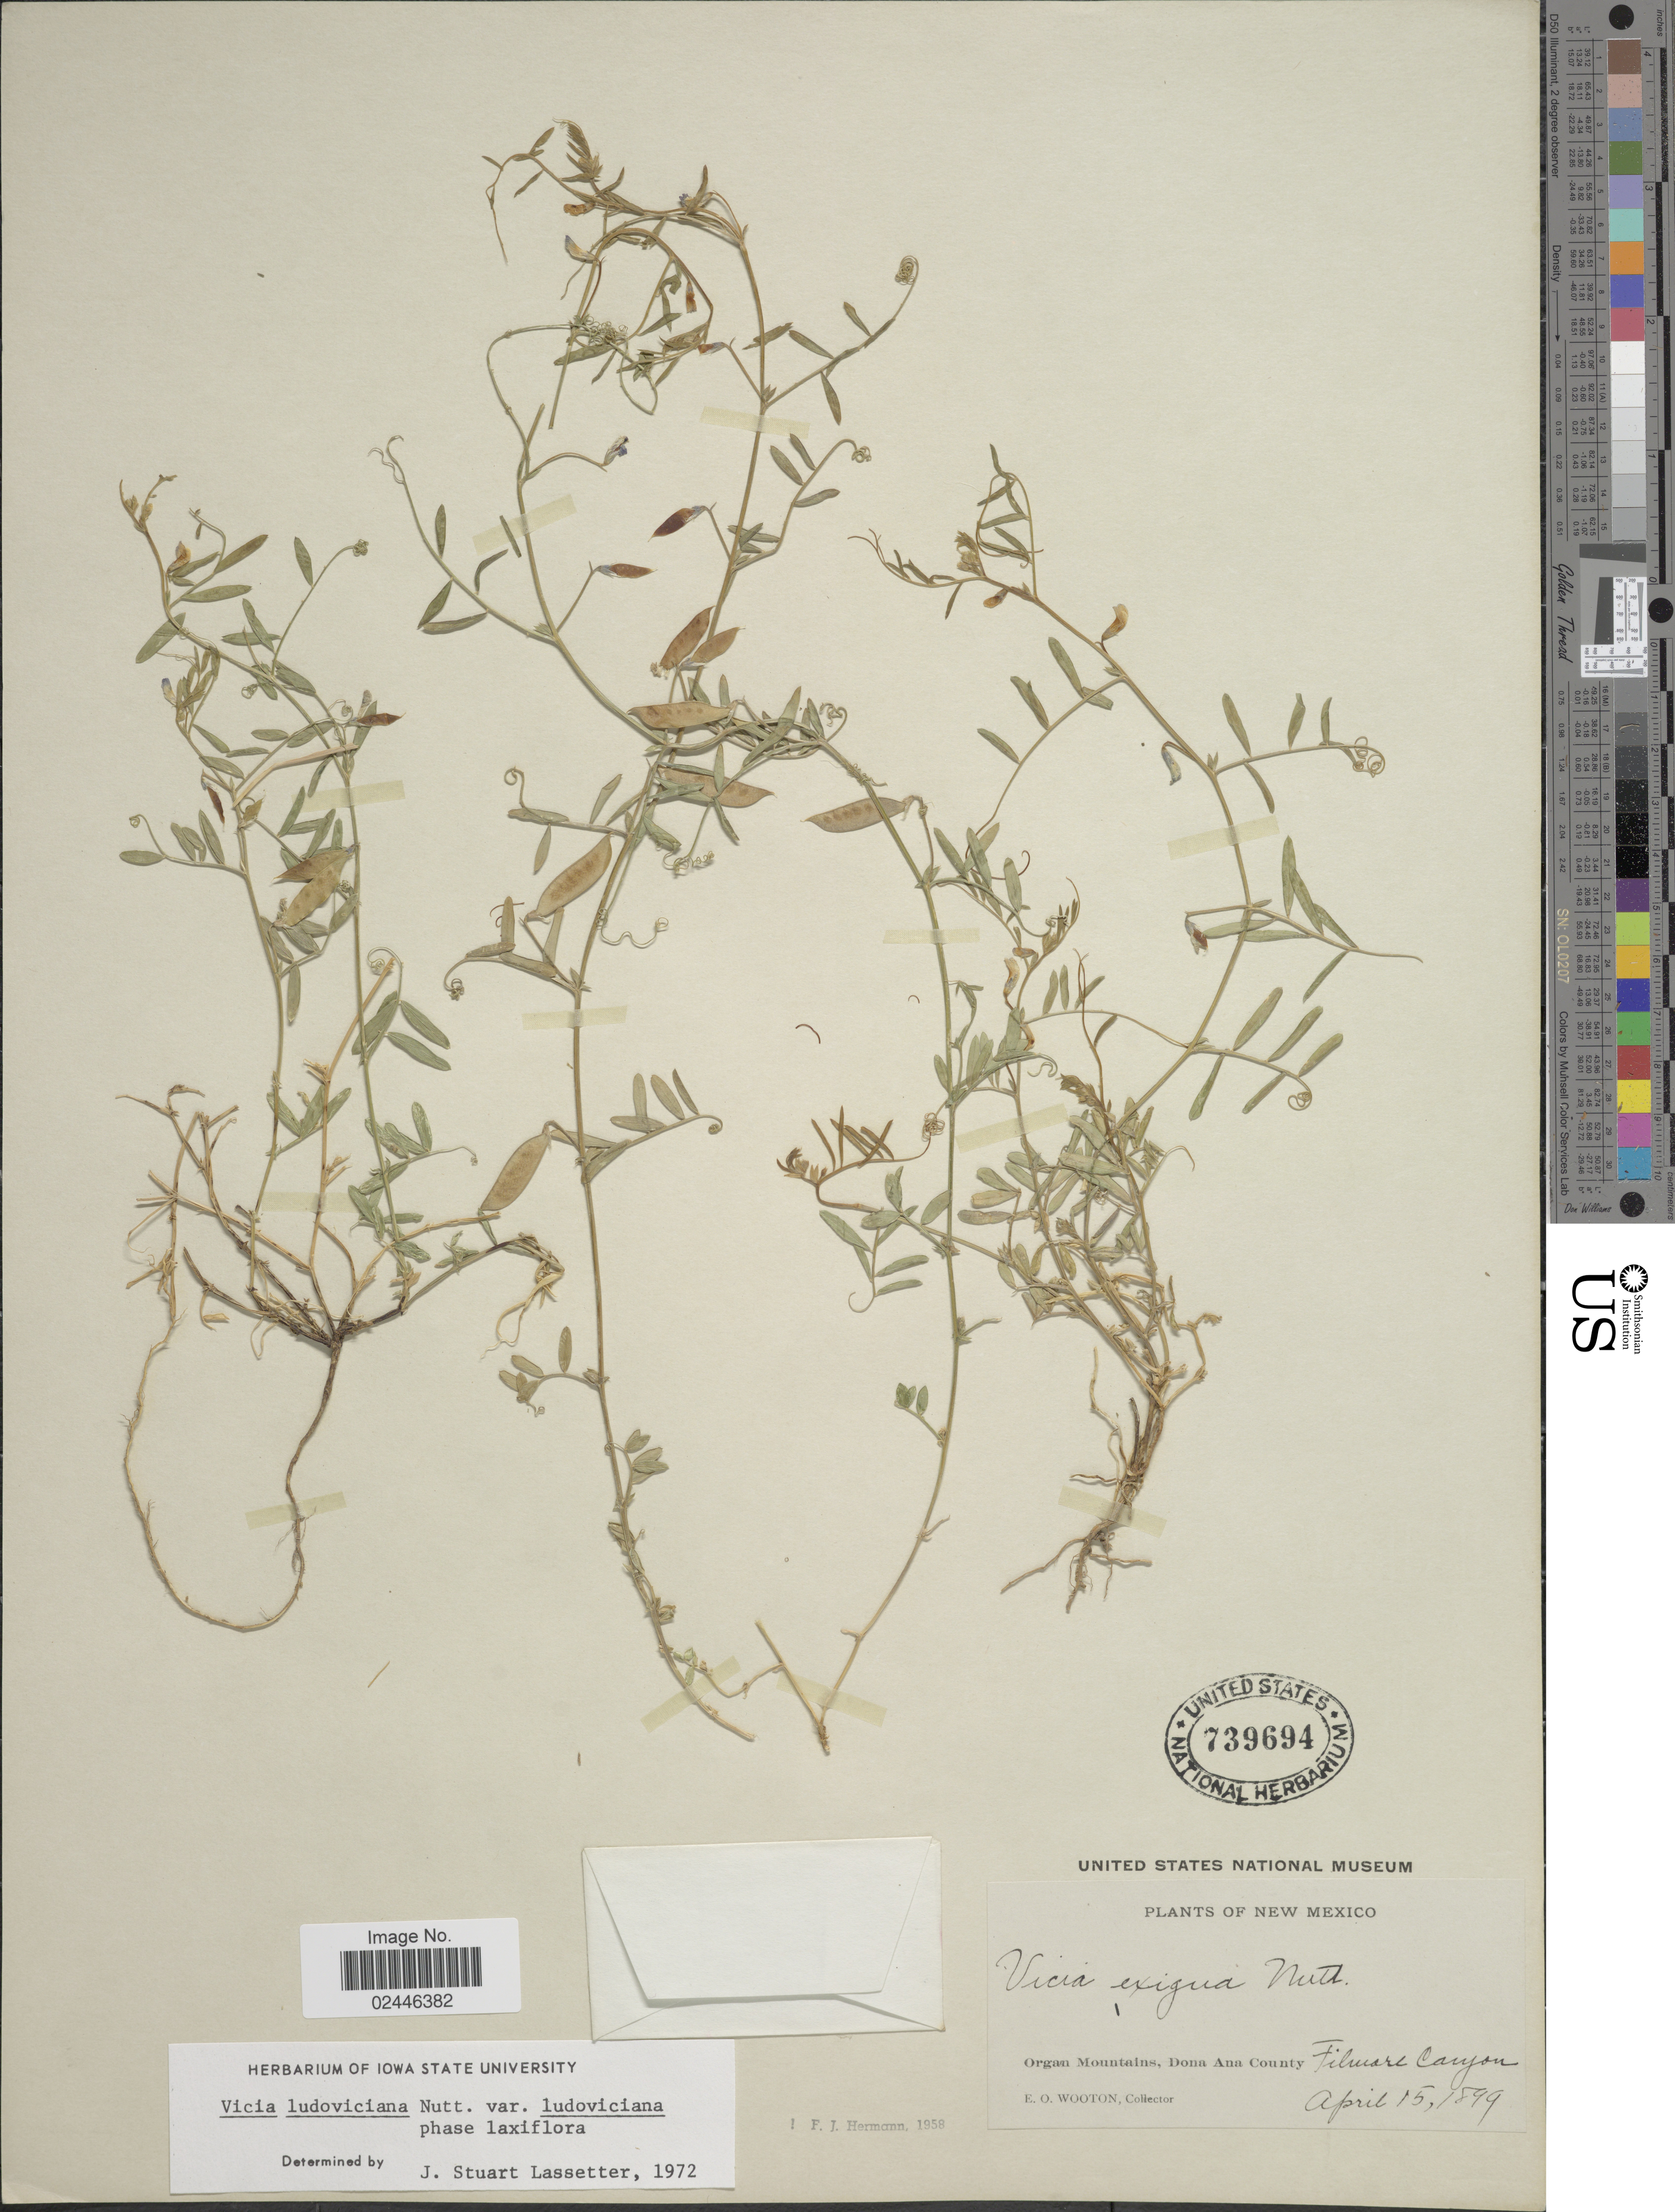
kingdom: Plantae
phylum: Tracheophyta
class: Magnoliopsida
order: Fabales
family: Fabaceae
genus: Vicia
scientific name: Vicia ludoviciana var. ludoviciana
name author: Nutt. ex Torr. & A. Gray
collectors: E. O. Wooton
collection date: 1899-04-15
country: United States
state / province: New Mexico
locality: Organ Mountains, Dona Ana County, Filmore Canyon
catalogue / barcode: US 739694